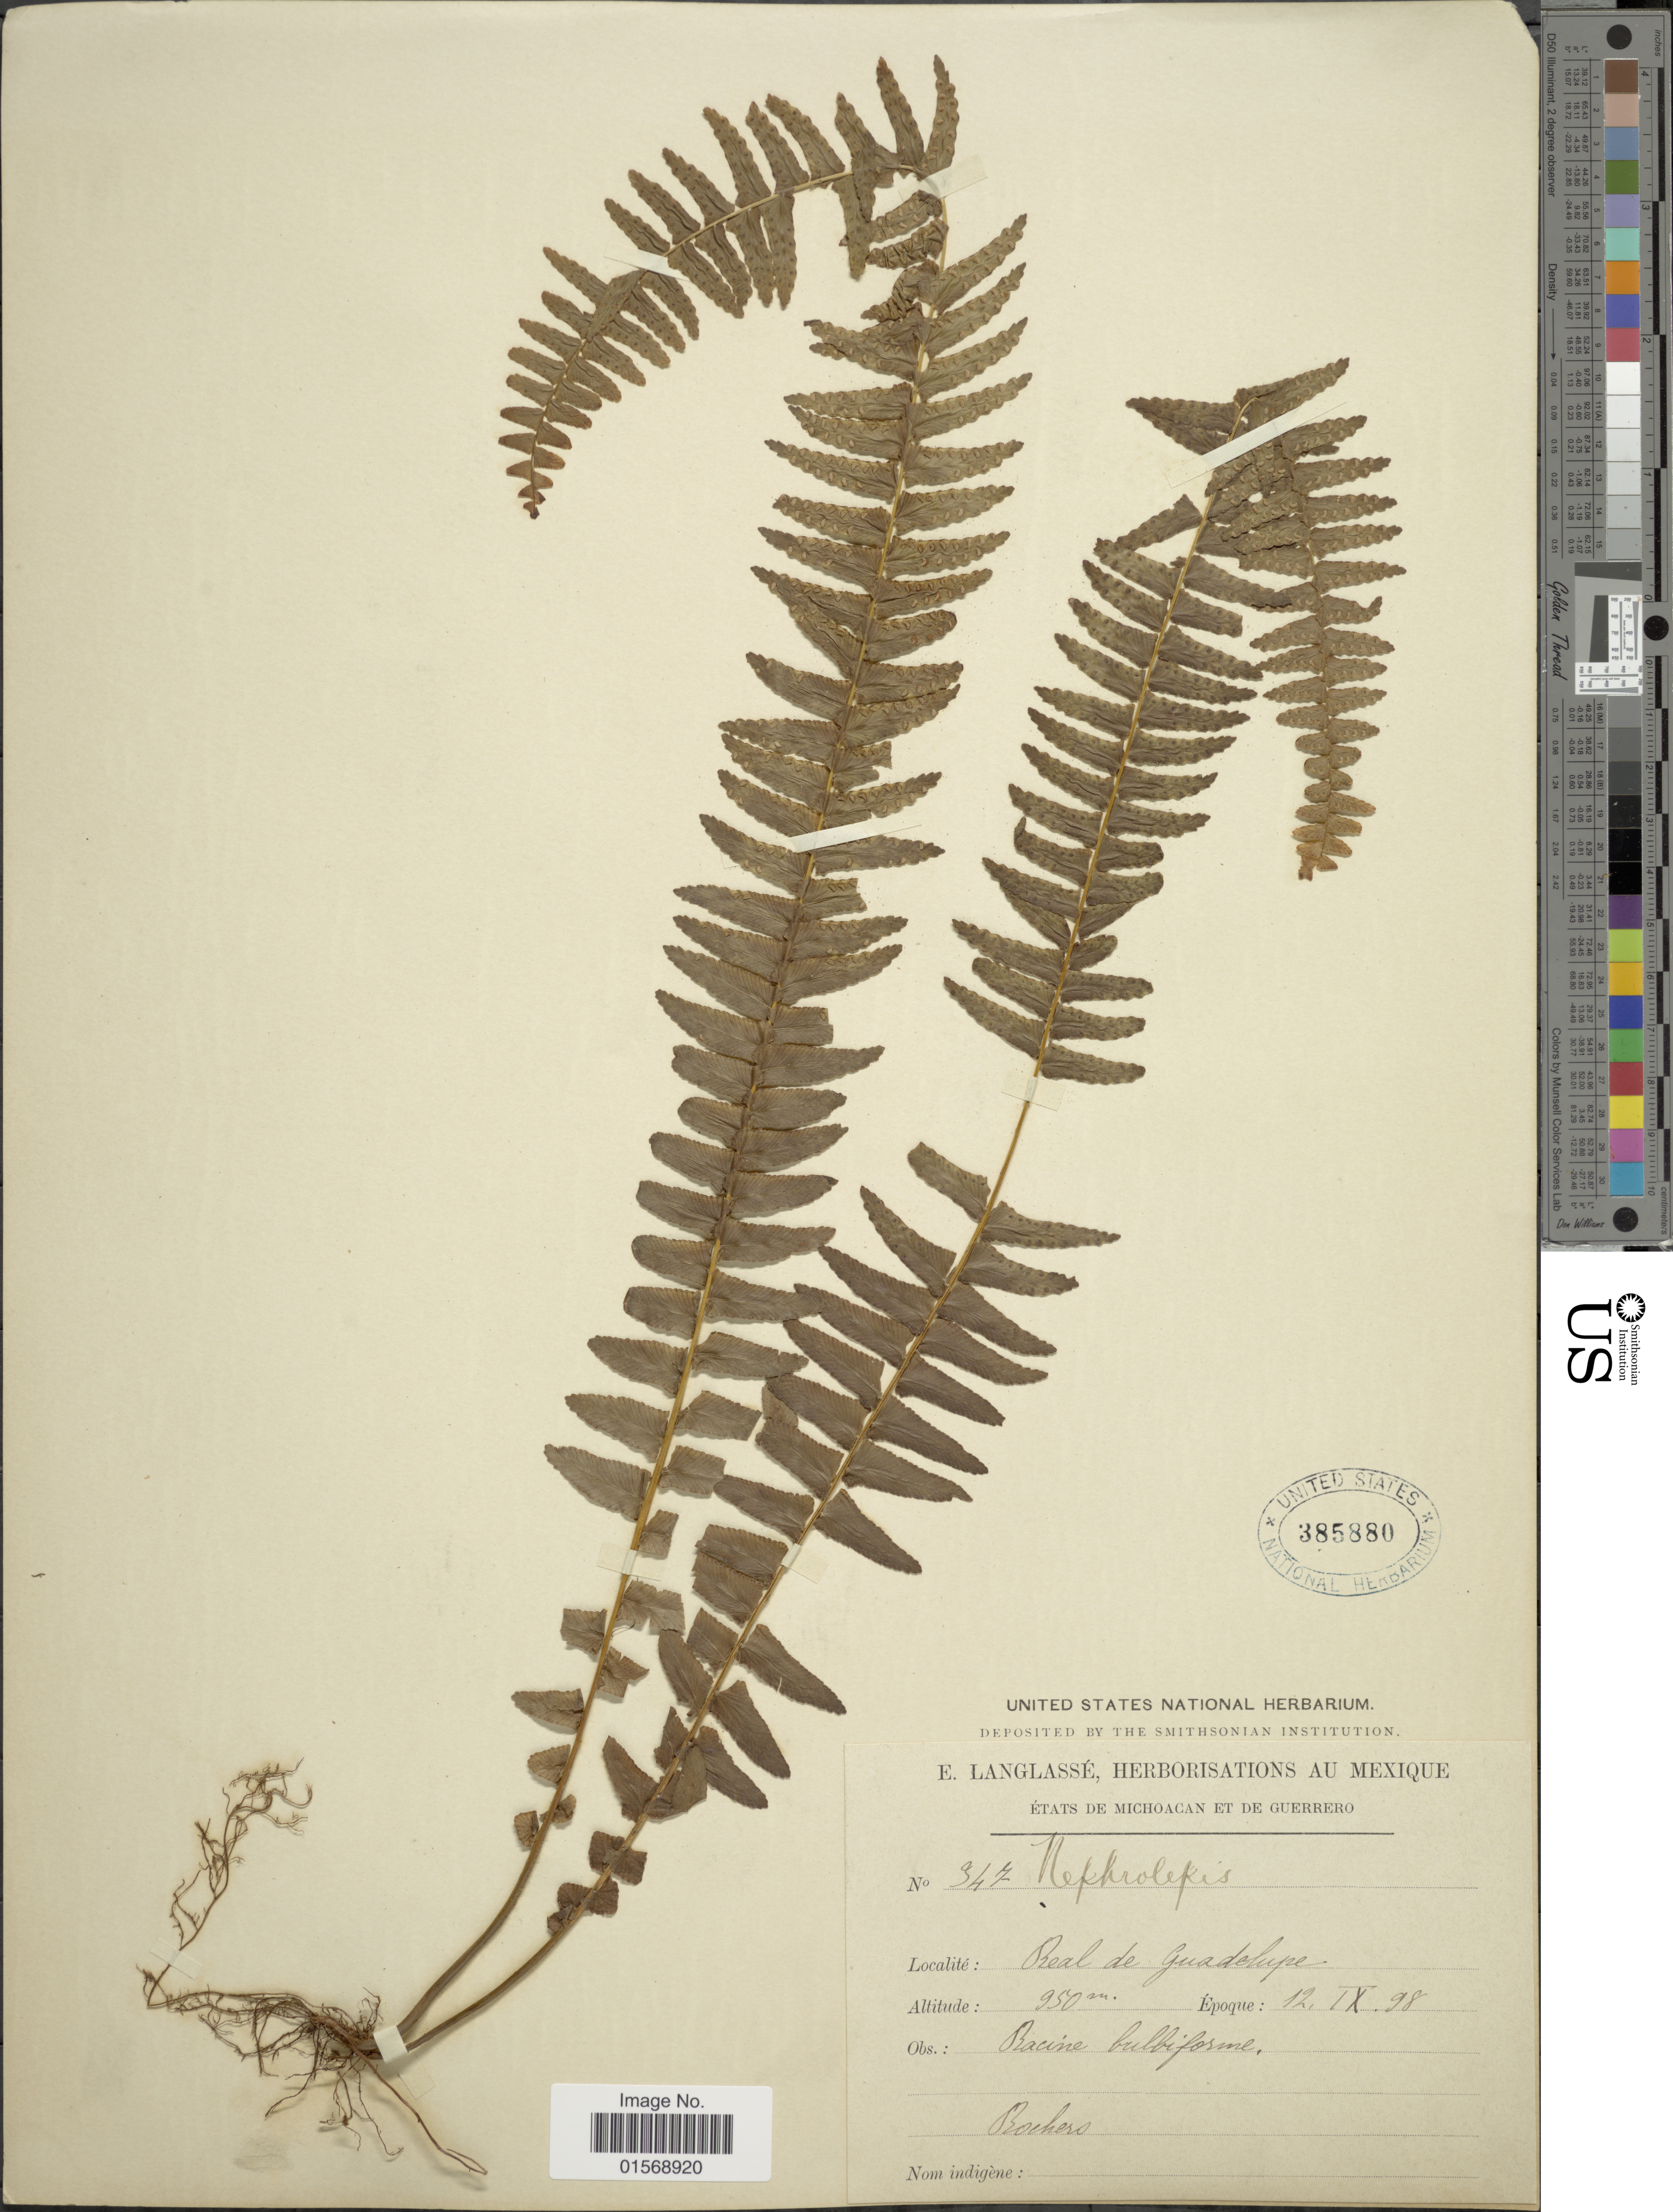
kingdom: Plantae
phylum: Tracheophyta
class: Polypodiopsida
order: Polypodiales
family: Nephrolepidaceae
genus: Nephrolepis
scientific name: Nephrolepis cordifolia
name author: (L.) C. Presl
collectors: E. Langlassé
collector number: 347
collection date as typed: Transcribed d/m/y: 12/9/98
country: Guadeloupe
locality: Real de Guadelupe.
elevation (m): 950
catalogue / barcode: US 385880